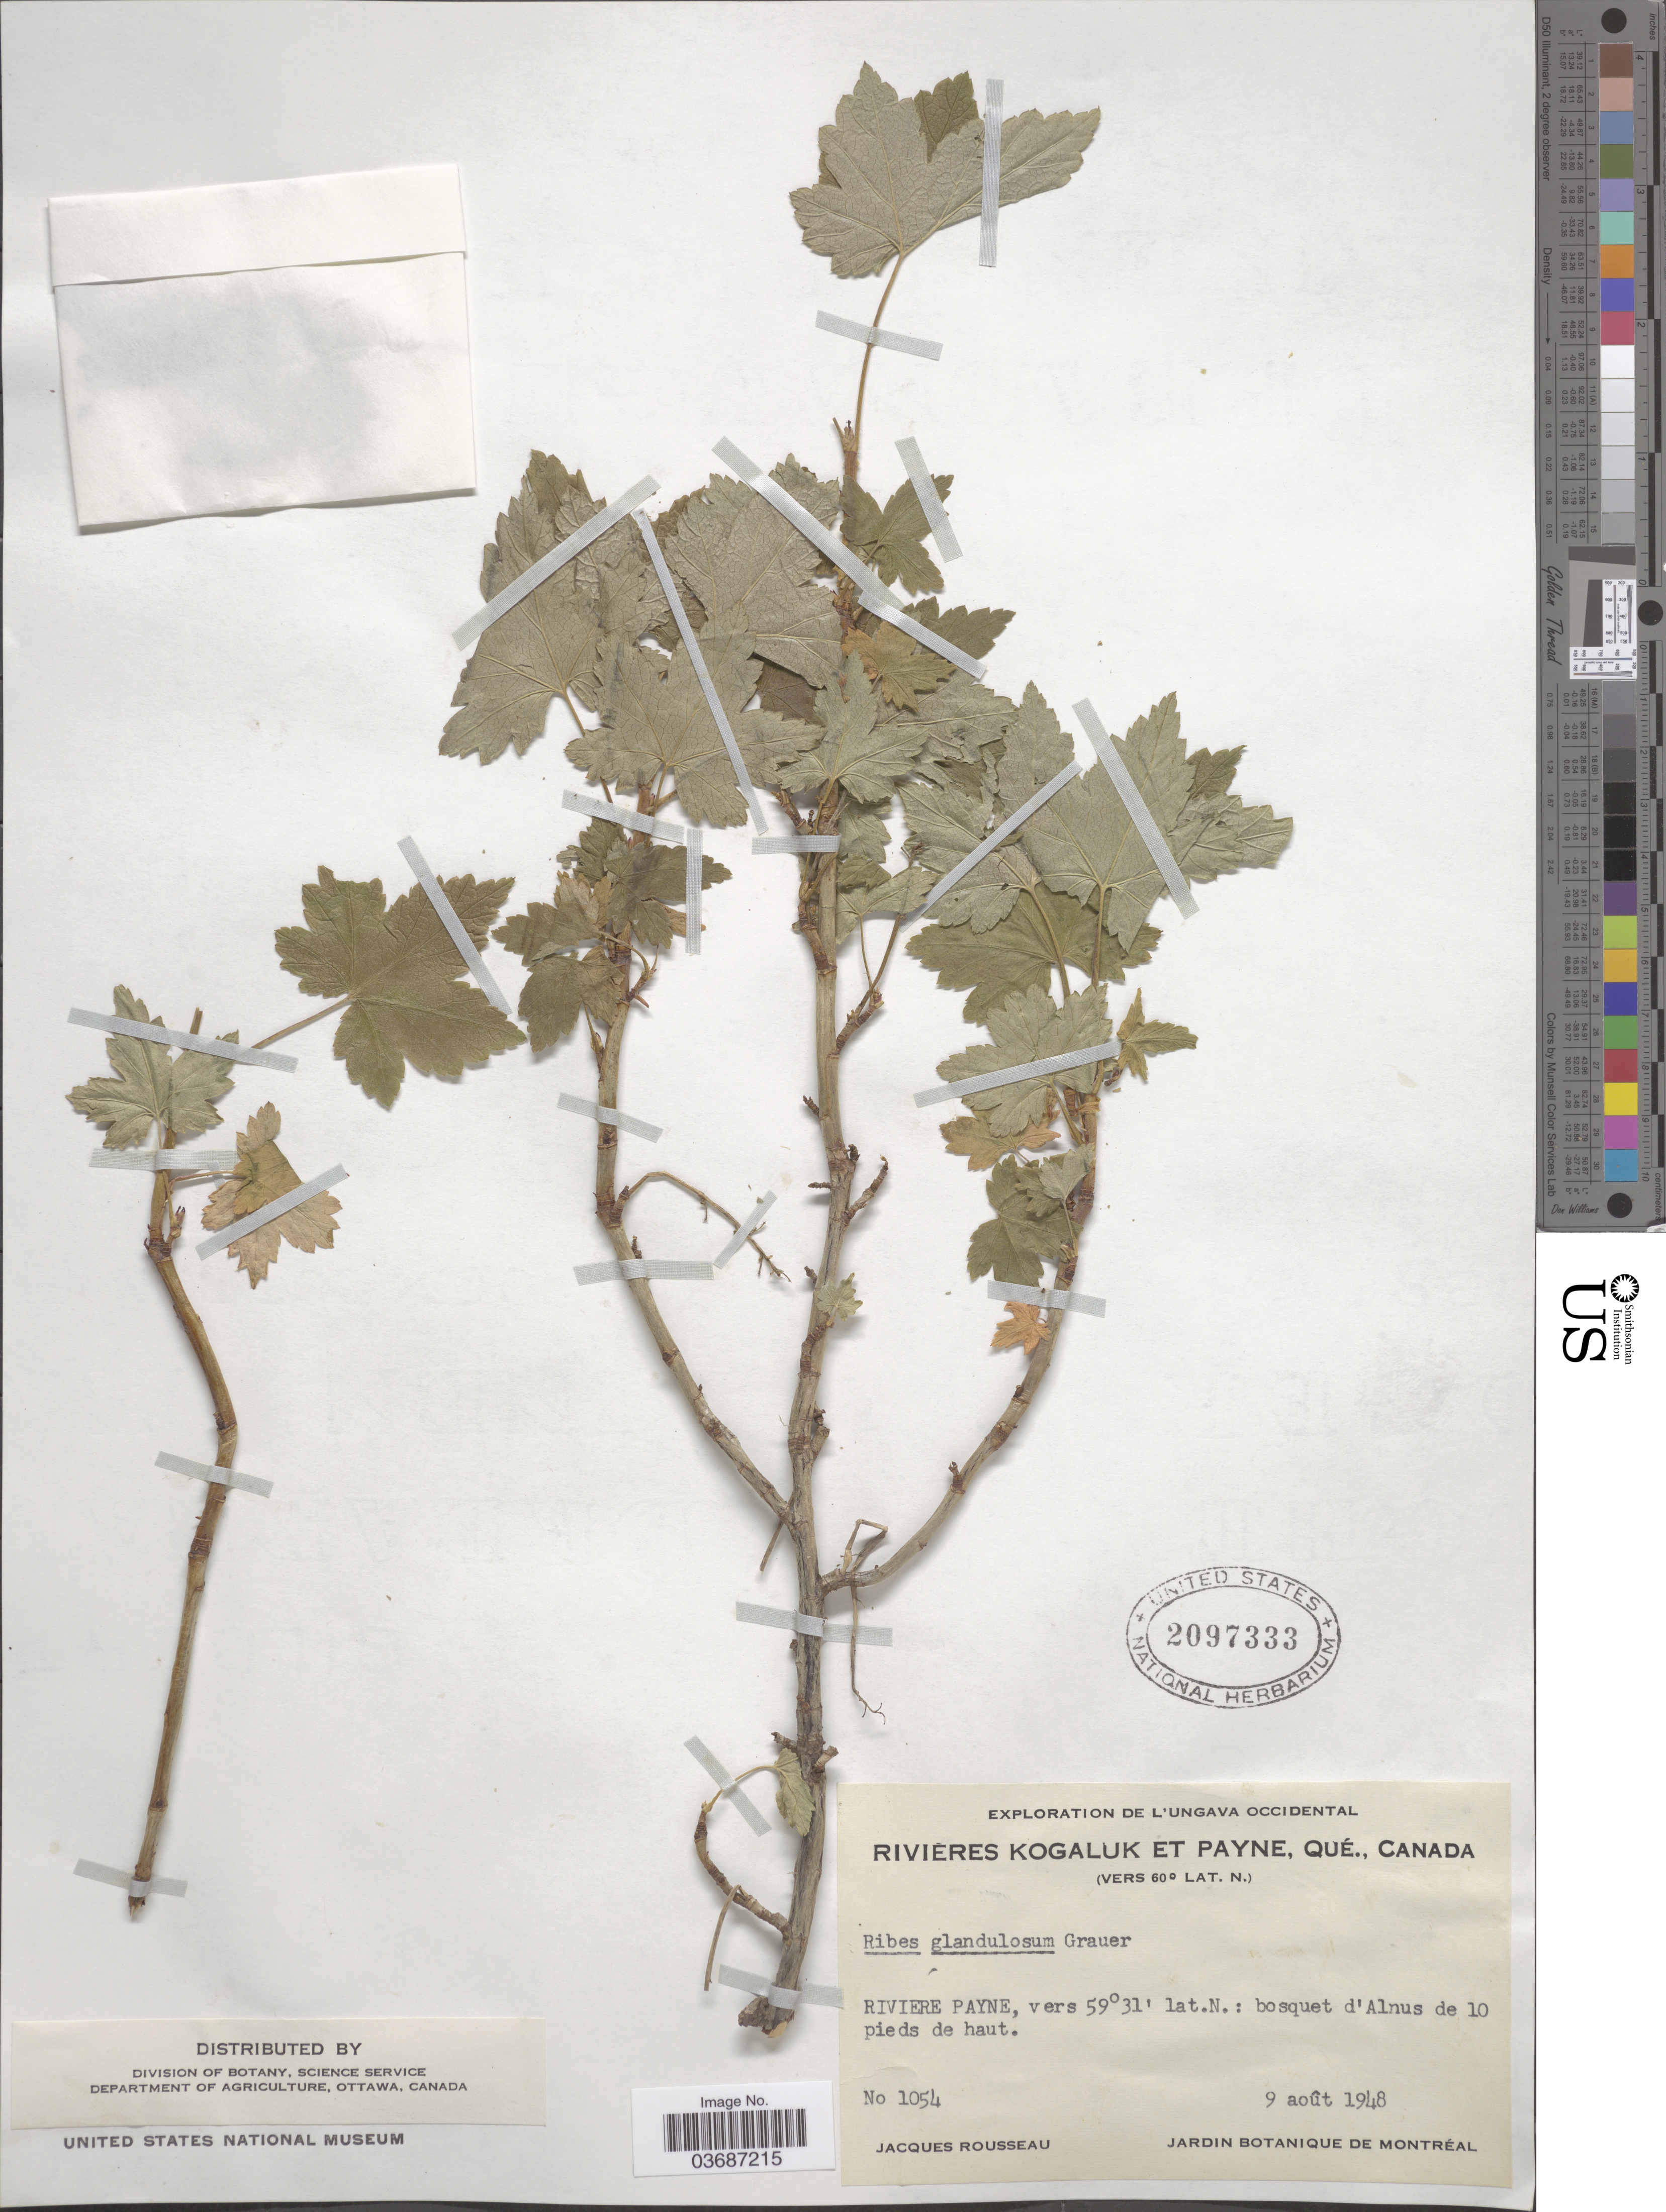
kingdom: Plantae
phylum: Tracheophyta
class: Magnoliopsida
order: Saxifragales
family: Grossulariaceae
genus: Ribes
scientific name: Ribes glandulosum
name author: Ruiz & Pav.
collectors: J. Rousseau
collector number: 1054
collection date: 1948-08-09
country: Canada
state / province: Quebec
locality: Exploration de L'Ungava Occidental. Rivières Kogaluk et Payne. Riviere Payne: bosquet d'Alnus de 10 pieds de haut.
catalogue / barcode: US 2097333